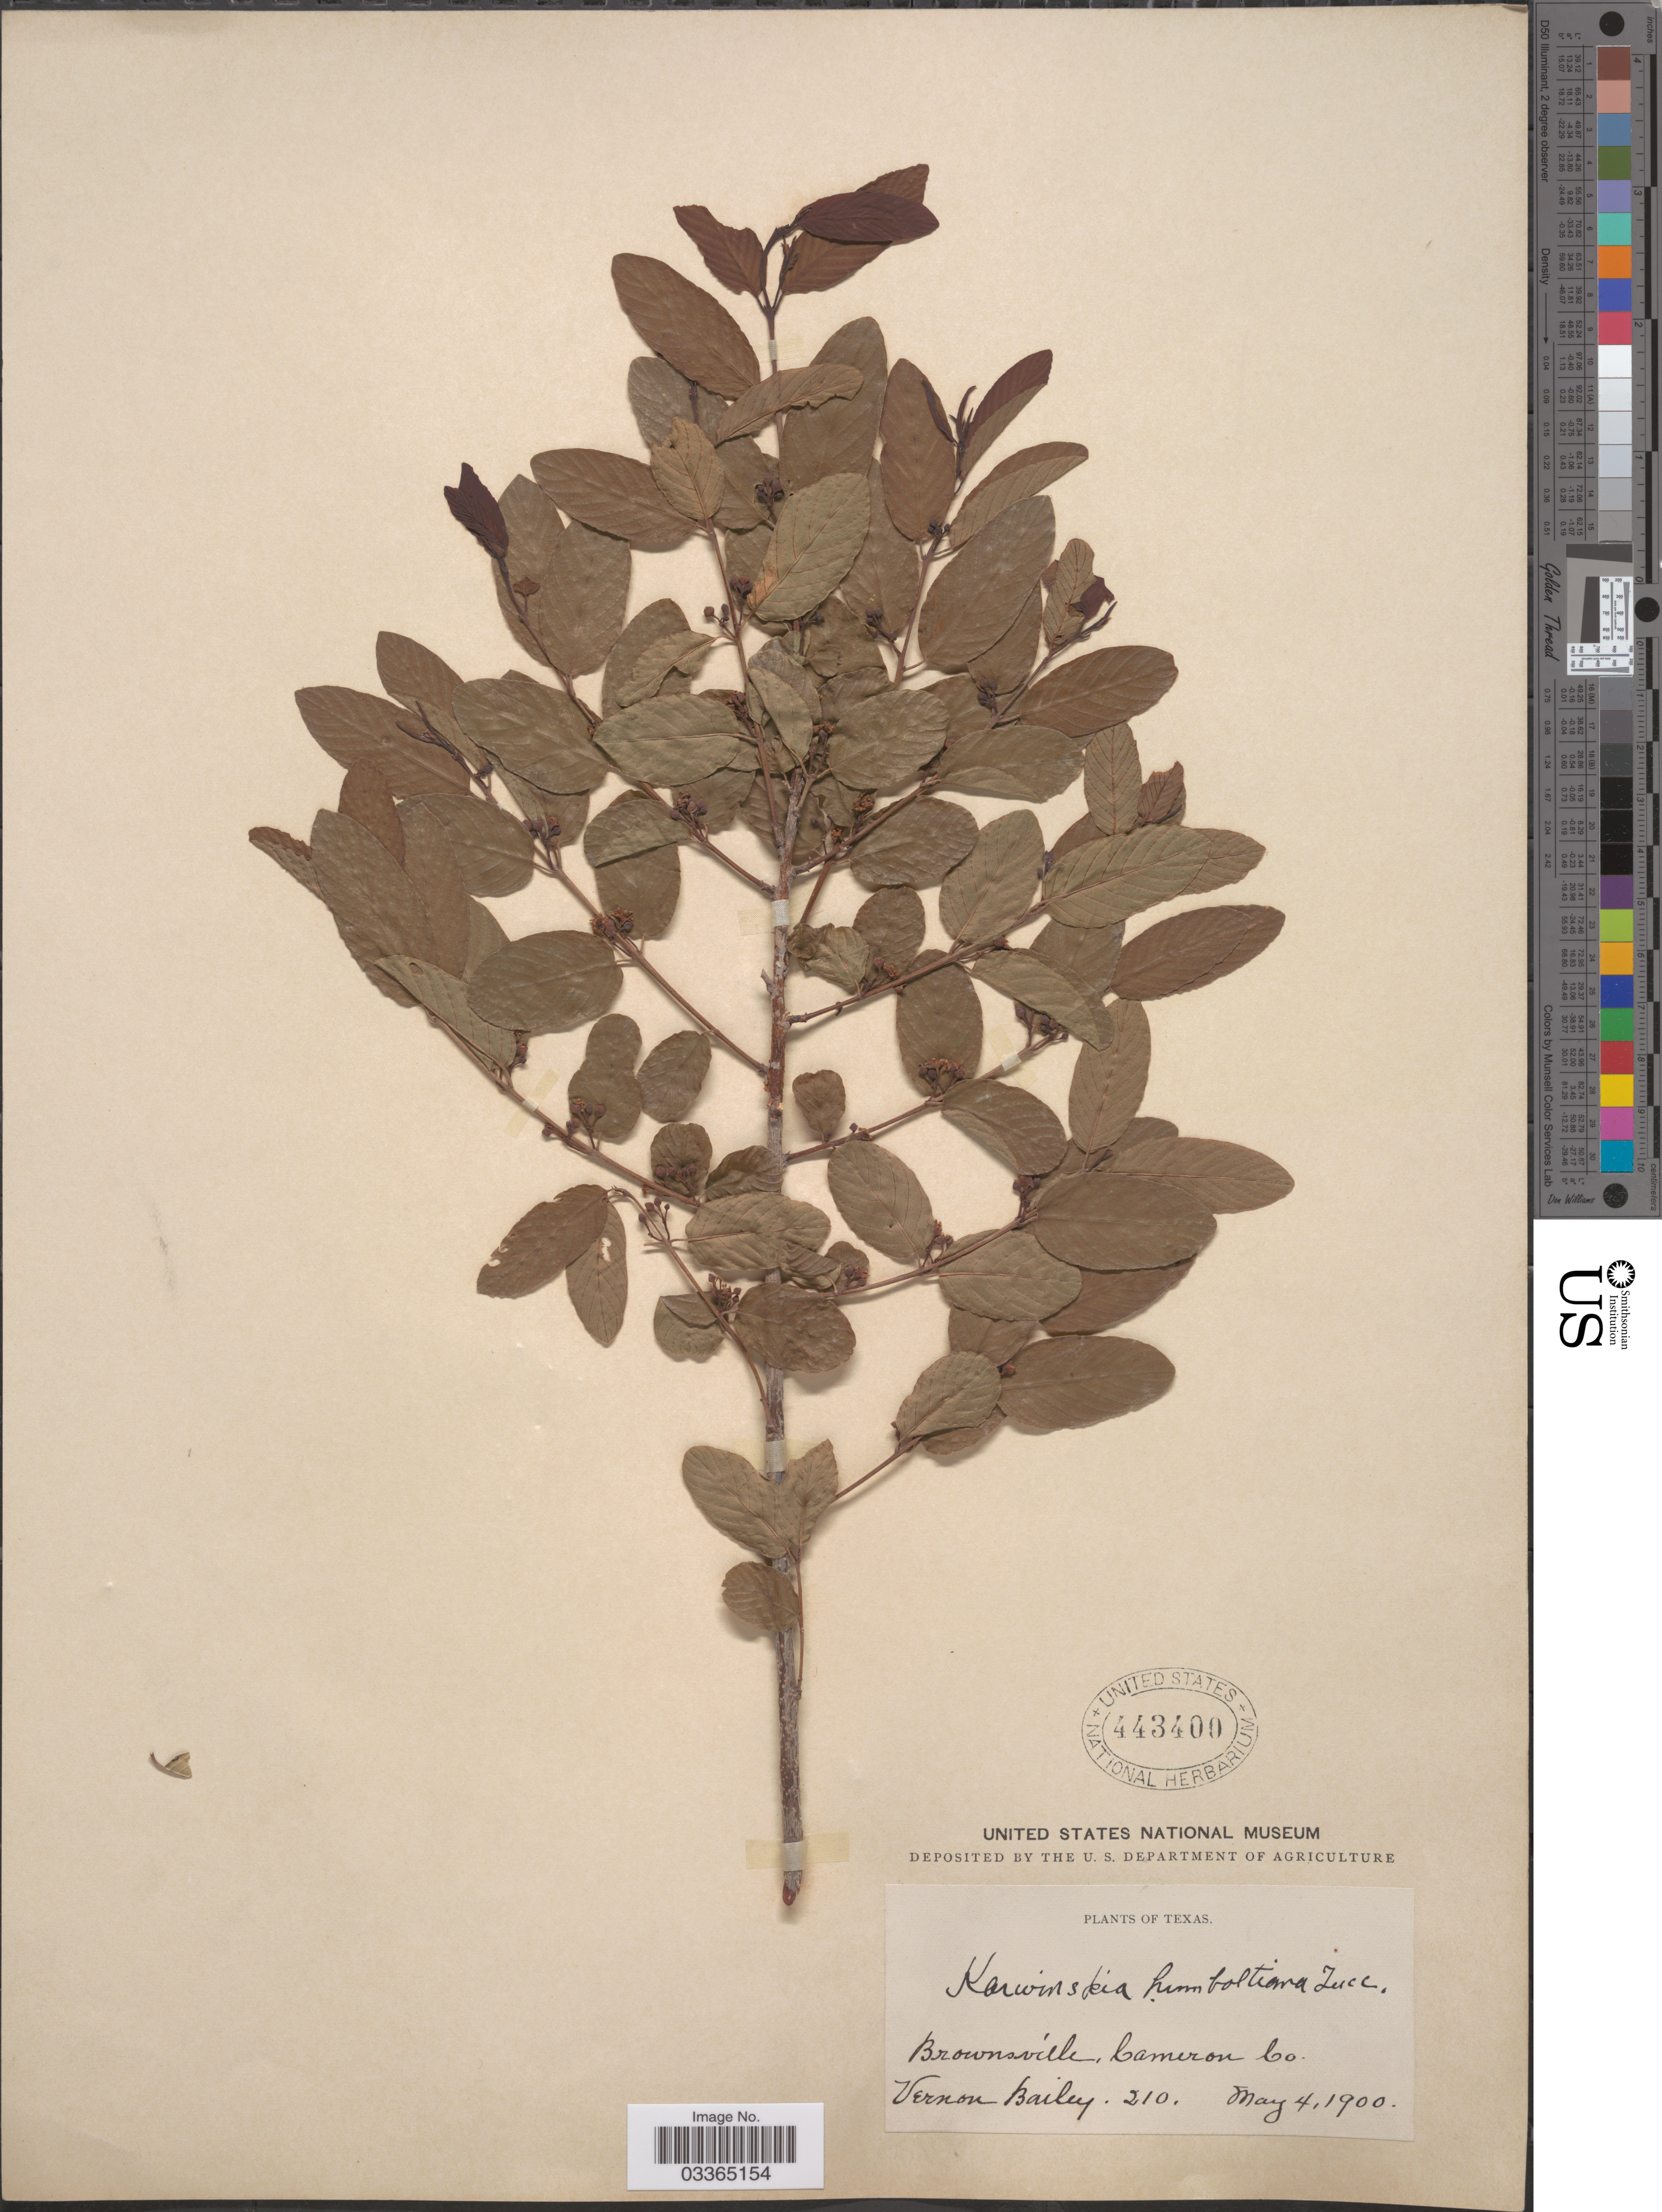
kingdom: Plantae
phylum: Tracheophyta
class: Magnoliopsida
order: Rosales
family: Rhamnaceae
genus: Karwinskia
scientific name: Karwinskia humboldtiana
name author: (Schult.) Zucc.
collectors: V. O. Bailey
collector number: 210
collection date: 1900-05-04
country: United States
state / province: Texas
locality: Brownsville, Cameron Co.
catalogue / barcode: US 443400